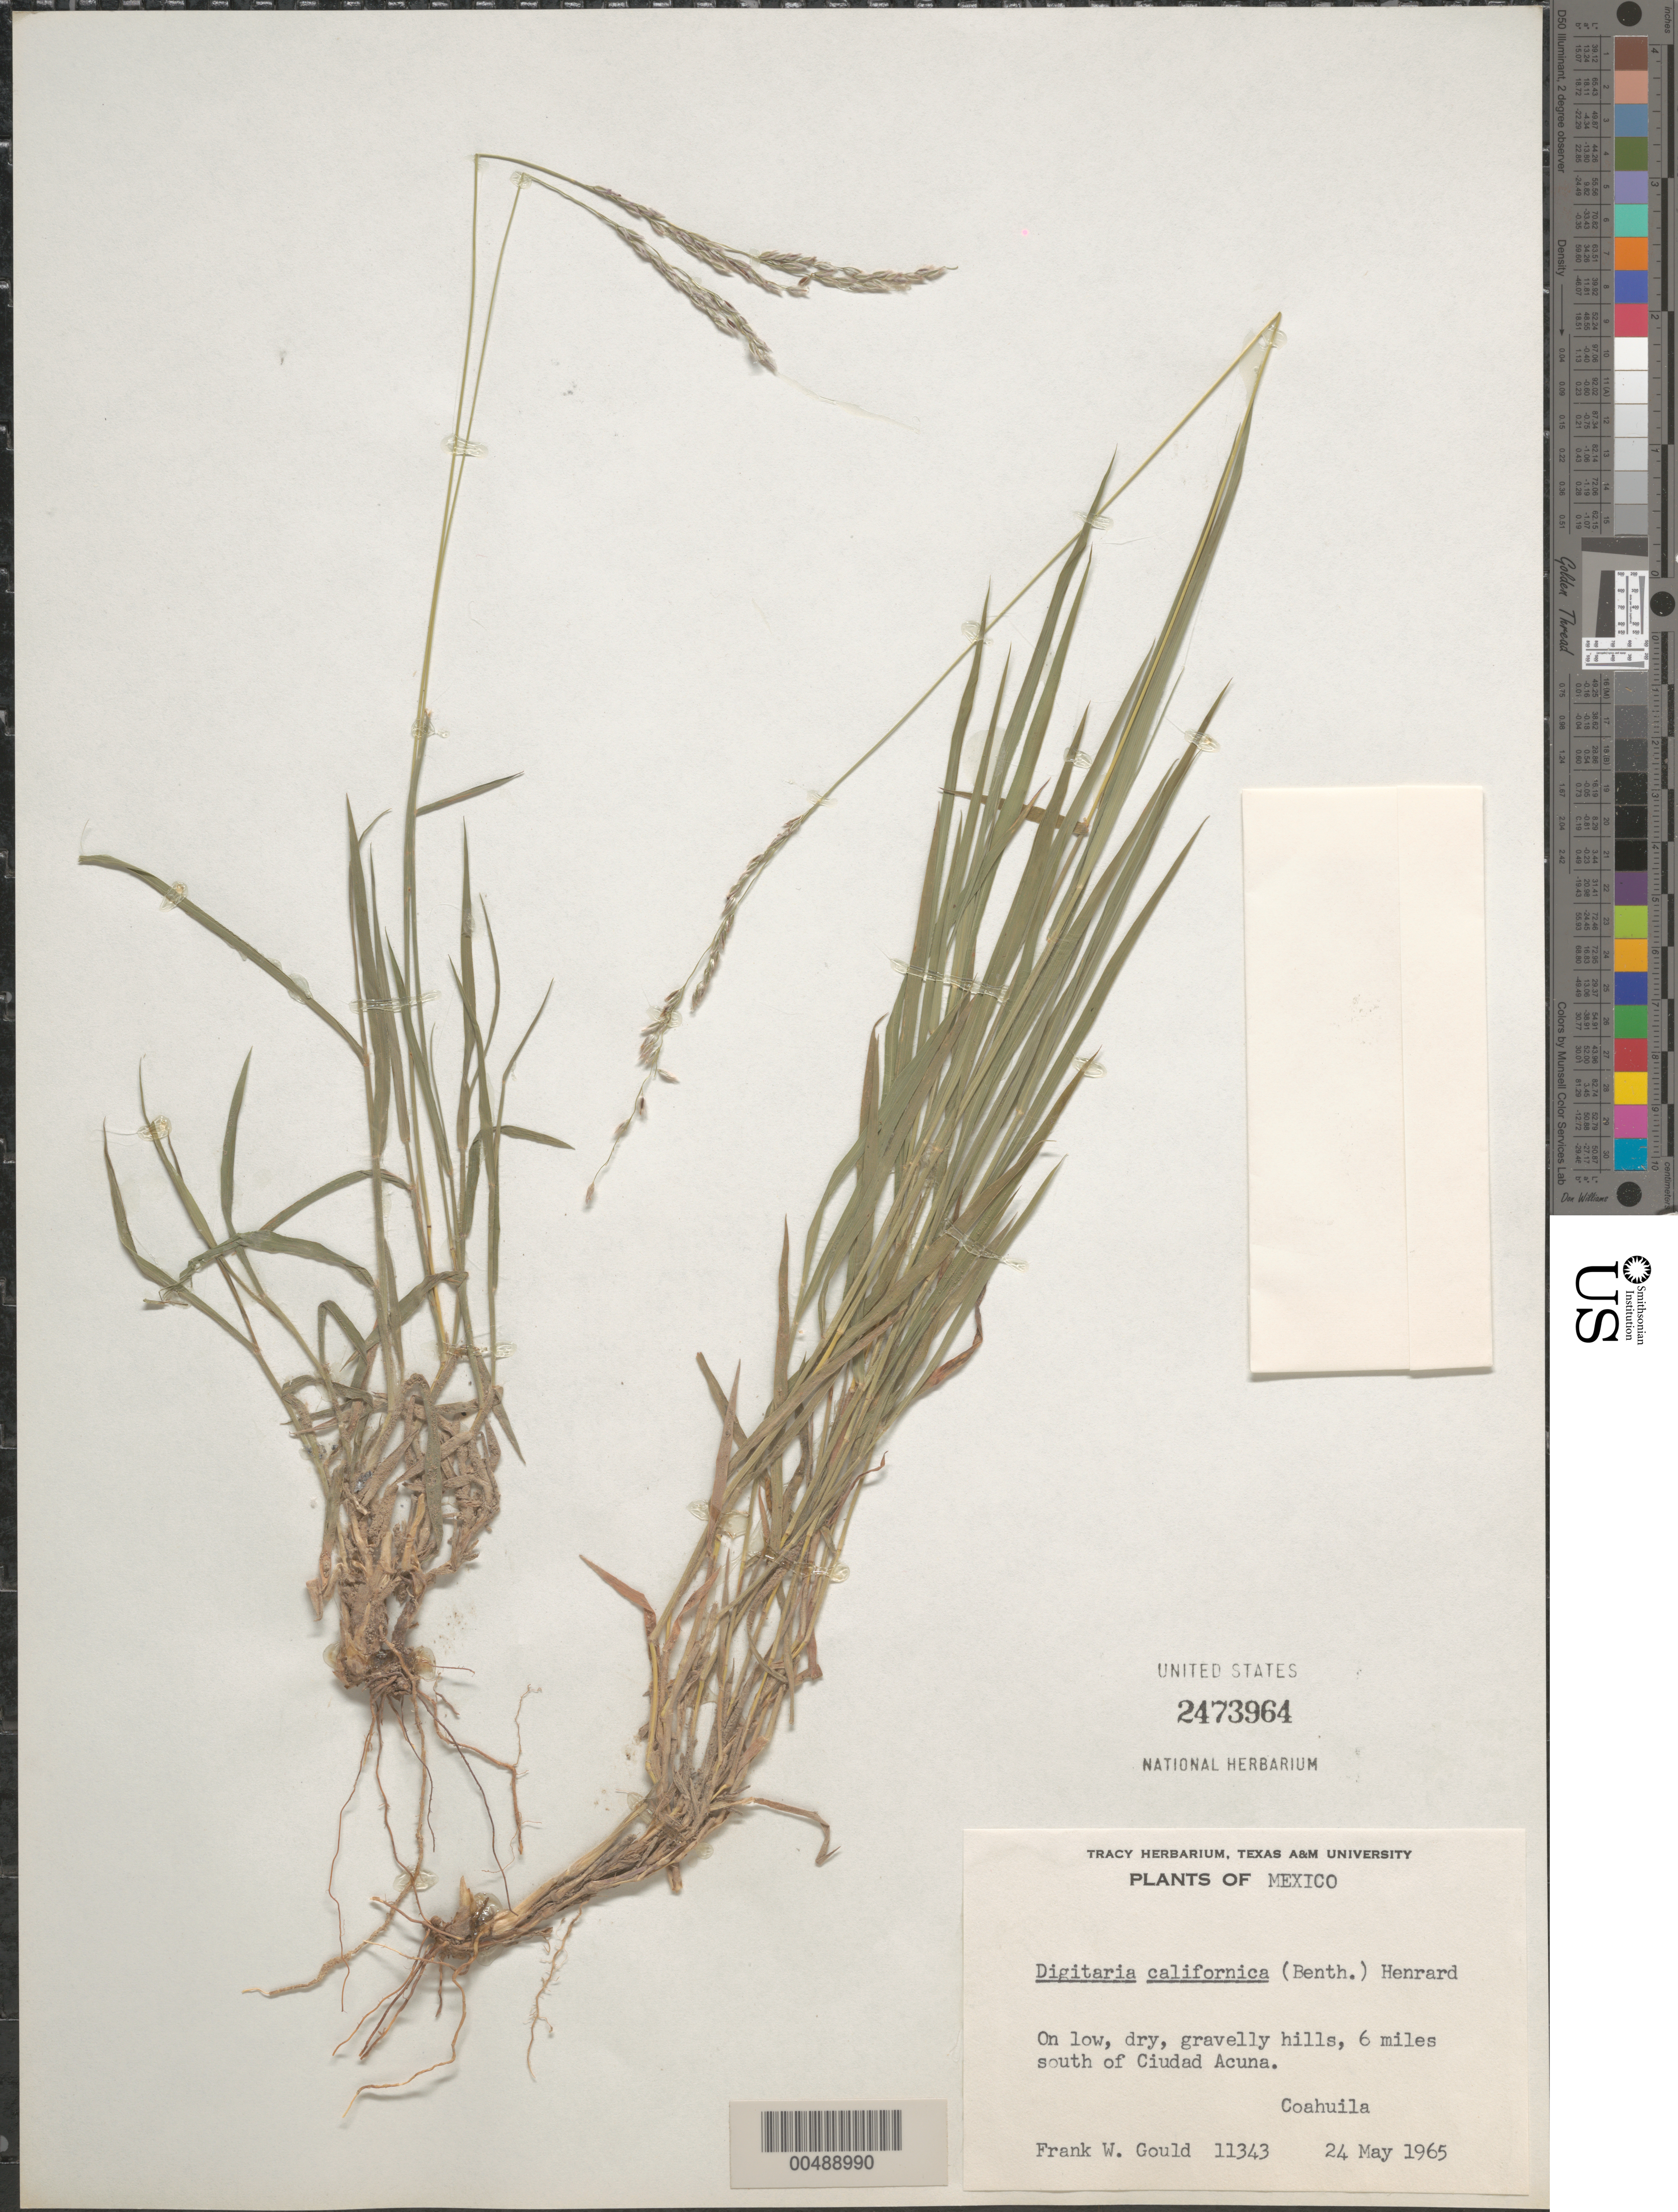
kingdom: Plantae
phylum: Tracheophyta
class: Liliopsida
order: Poales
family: Poaceae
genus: Digitaria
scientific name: Digitaria californica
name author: (Benth.) Henr.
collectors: F. W. Gould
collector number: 11343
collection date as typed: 24 May 1965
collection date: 1965-05-24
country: Mexico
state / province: Coahuila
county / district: Acuña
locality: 6 mi S of Ciudad Acuña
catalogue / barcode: US 2473964